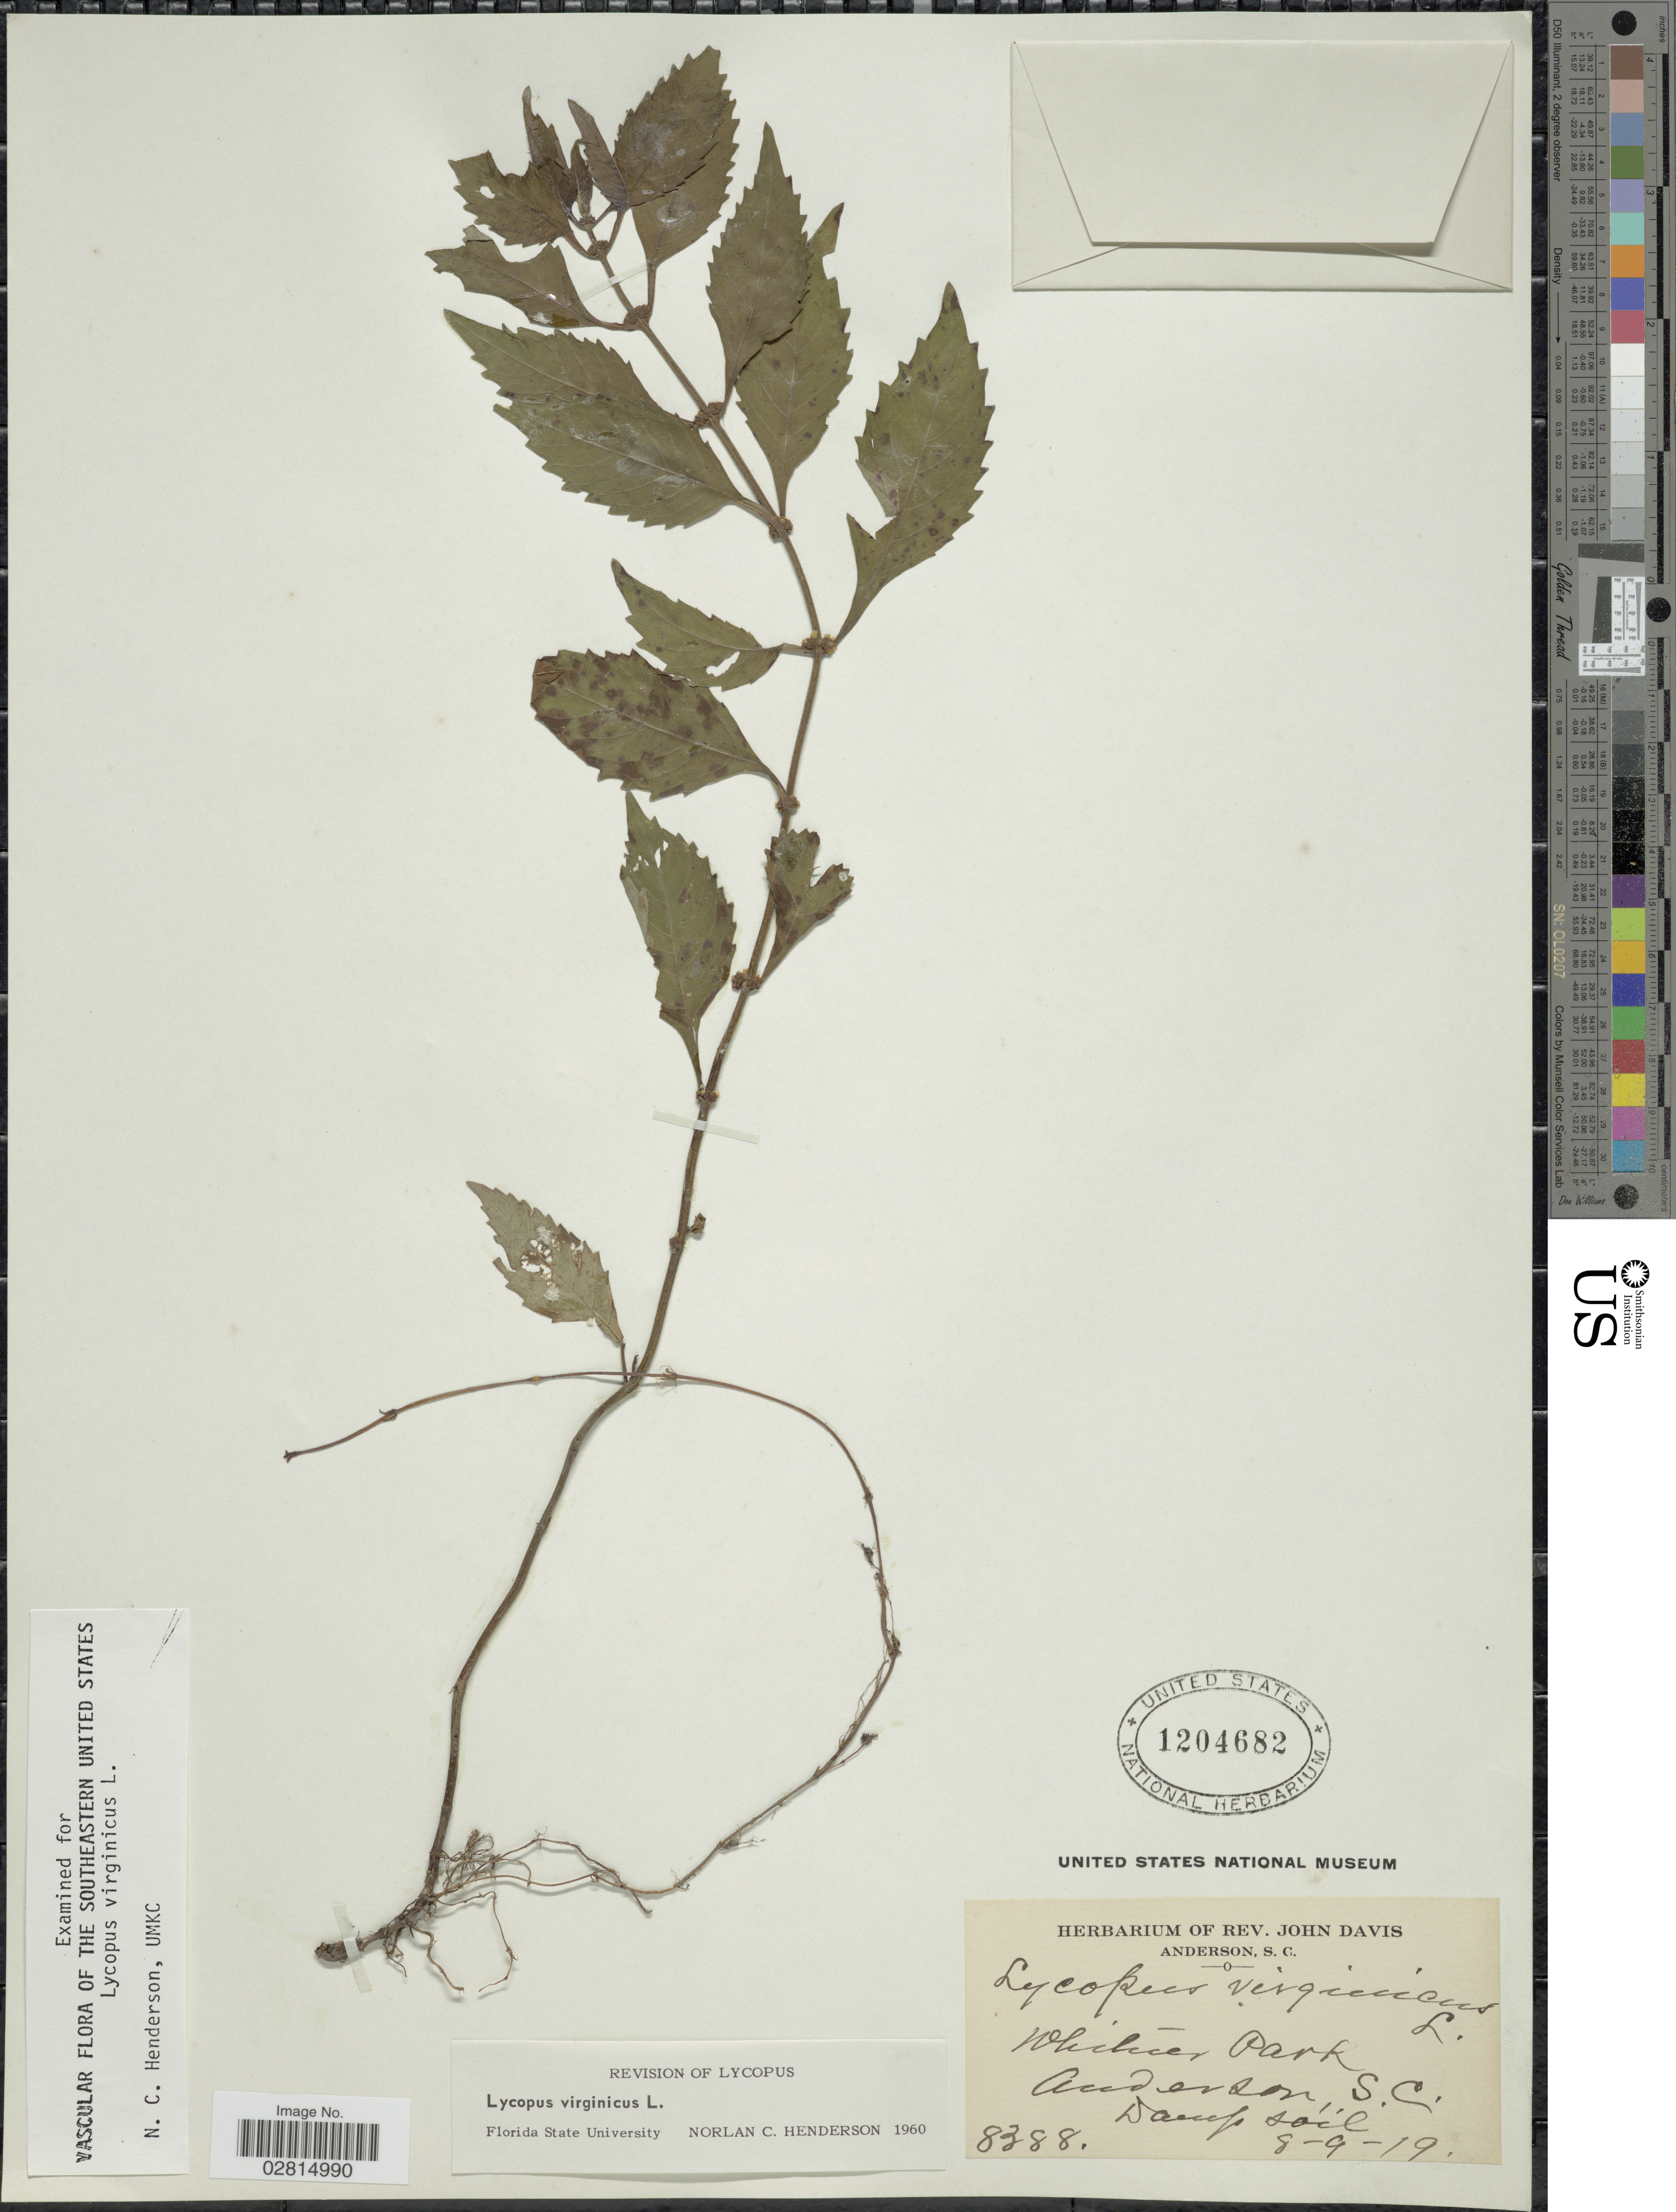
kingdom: Plantae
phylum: Tracheophyta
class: Magnoliopsida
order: Lamiales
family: Lamiaceae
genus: Lycopus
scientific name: Lycopus virginicus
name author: L.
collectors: ex herb. Rev. John Davis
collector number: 8388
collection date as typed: Transcribed d/m/y: 9/8/19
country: United States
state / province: South Carolina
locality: Whitner Park, Anderson, S.C.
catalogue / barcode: US 1204682